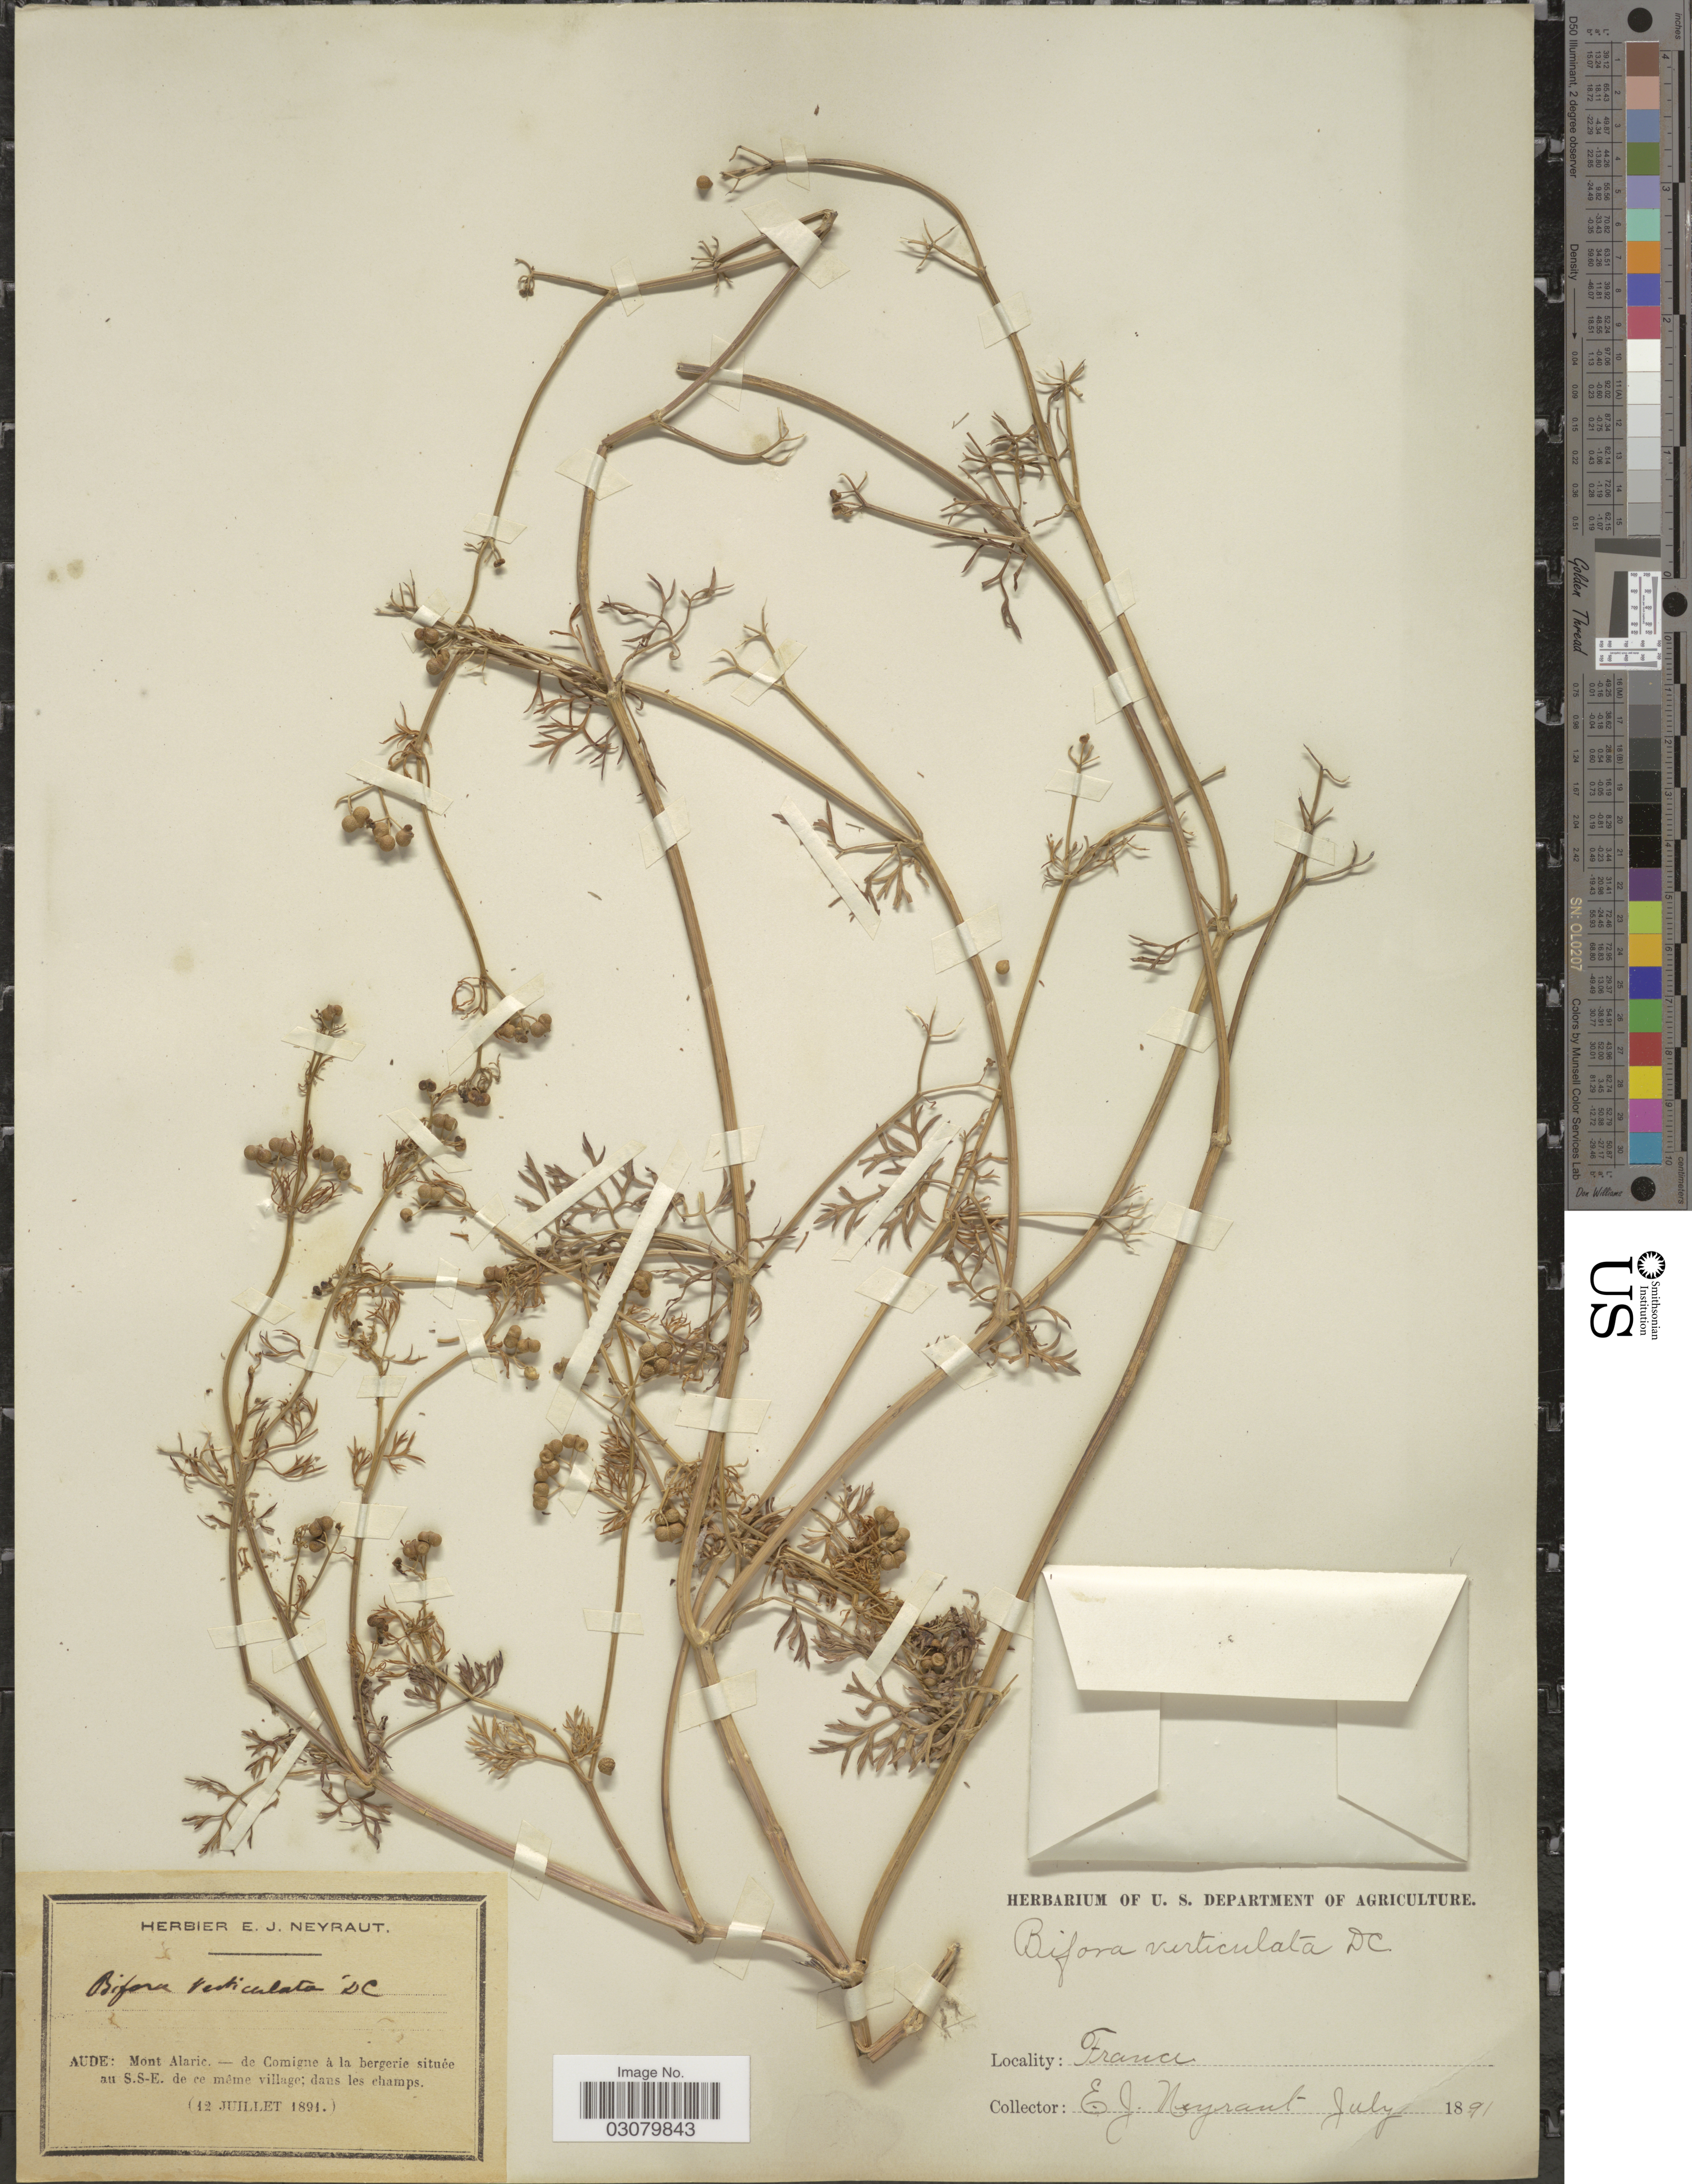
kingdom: Plantae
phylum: Tracheophyta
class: Magnoliopsida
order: Apiales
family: Apiaceae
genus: Bifora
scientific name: Bifora testiculata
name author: (L.) Spreng.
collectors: E. Neyraut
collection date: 1891-07-12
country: France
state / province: Occitanie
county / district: Aude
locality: Aude: Mont Alaric - de Comigne á la bergerie située au S.S-E de ce même village; dans le champs.